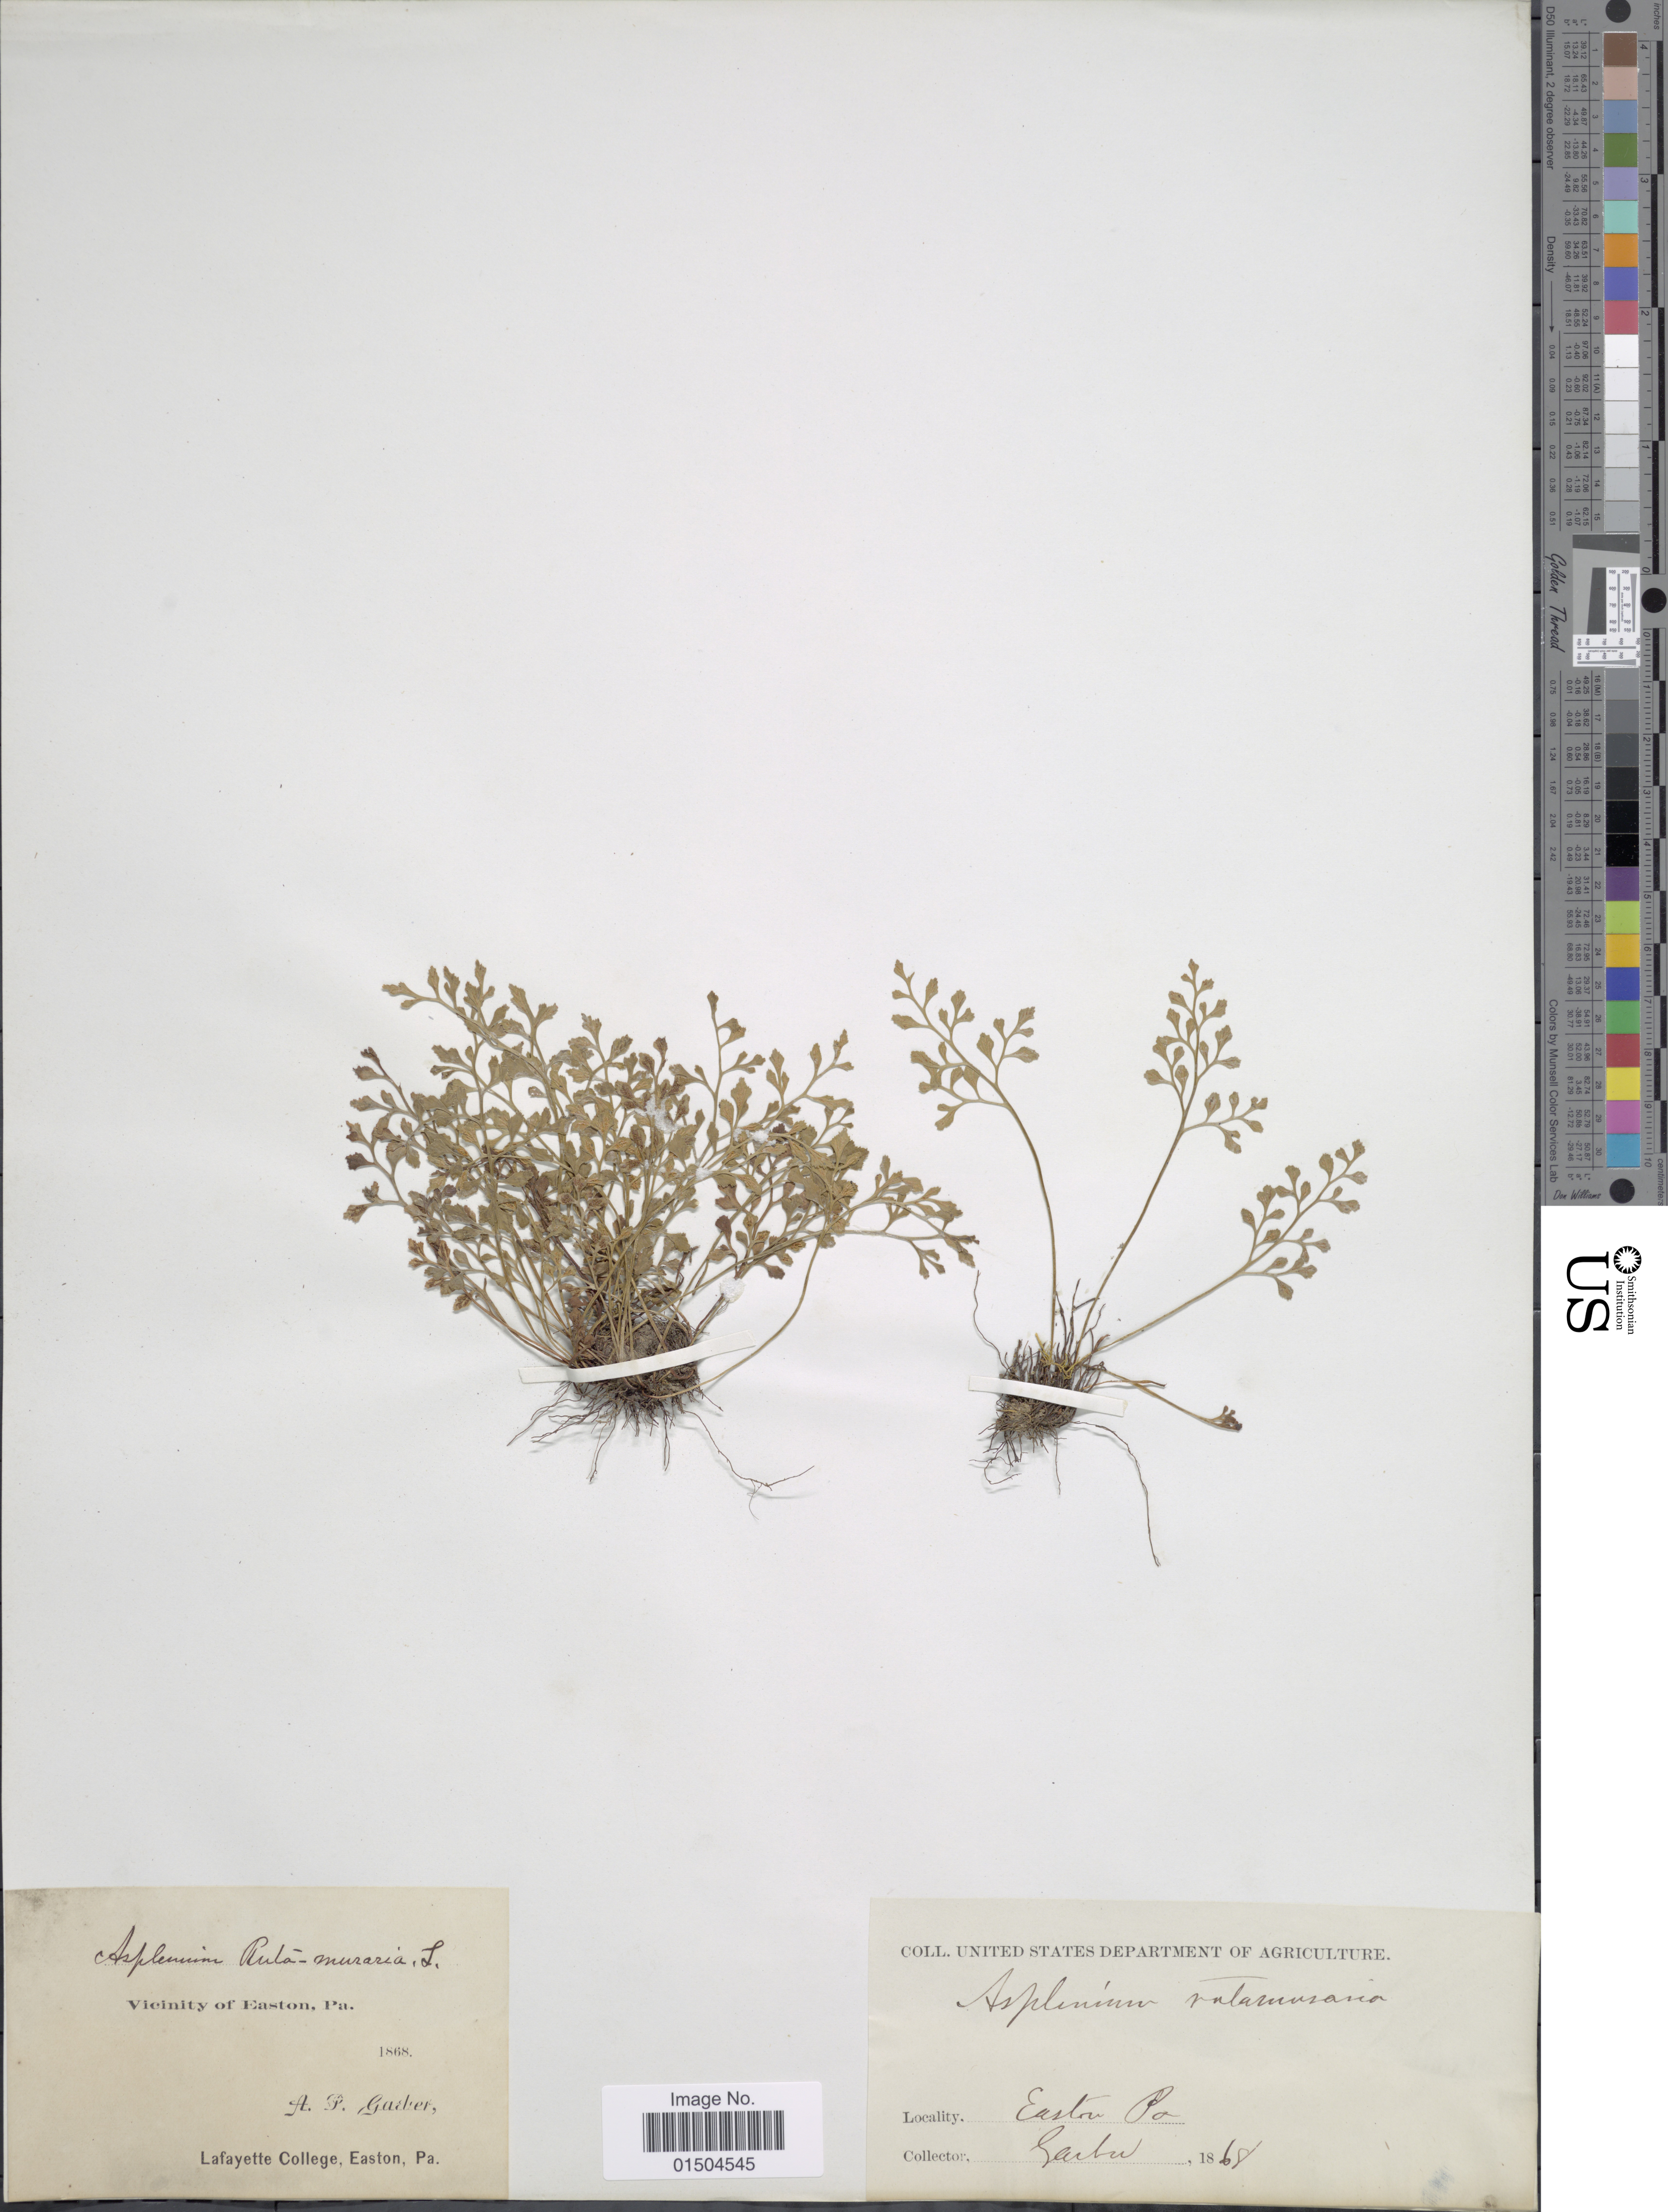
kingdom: Plantae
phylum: Tracheophyta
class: Polypodiopsida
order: Polypodiales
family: Aspleniaceae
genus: Asplenium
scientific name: Asplenium ruta-muraria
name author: L.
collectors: A. P. Garber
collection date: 1868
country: United States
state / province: Pennsylvania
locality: Vicinity of Easton.